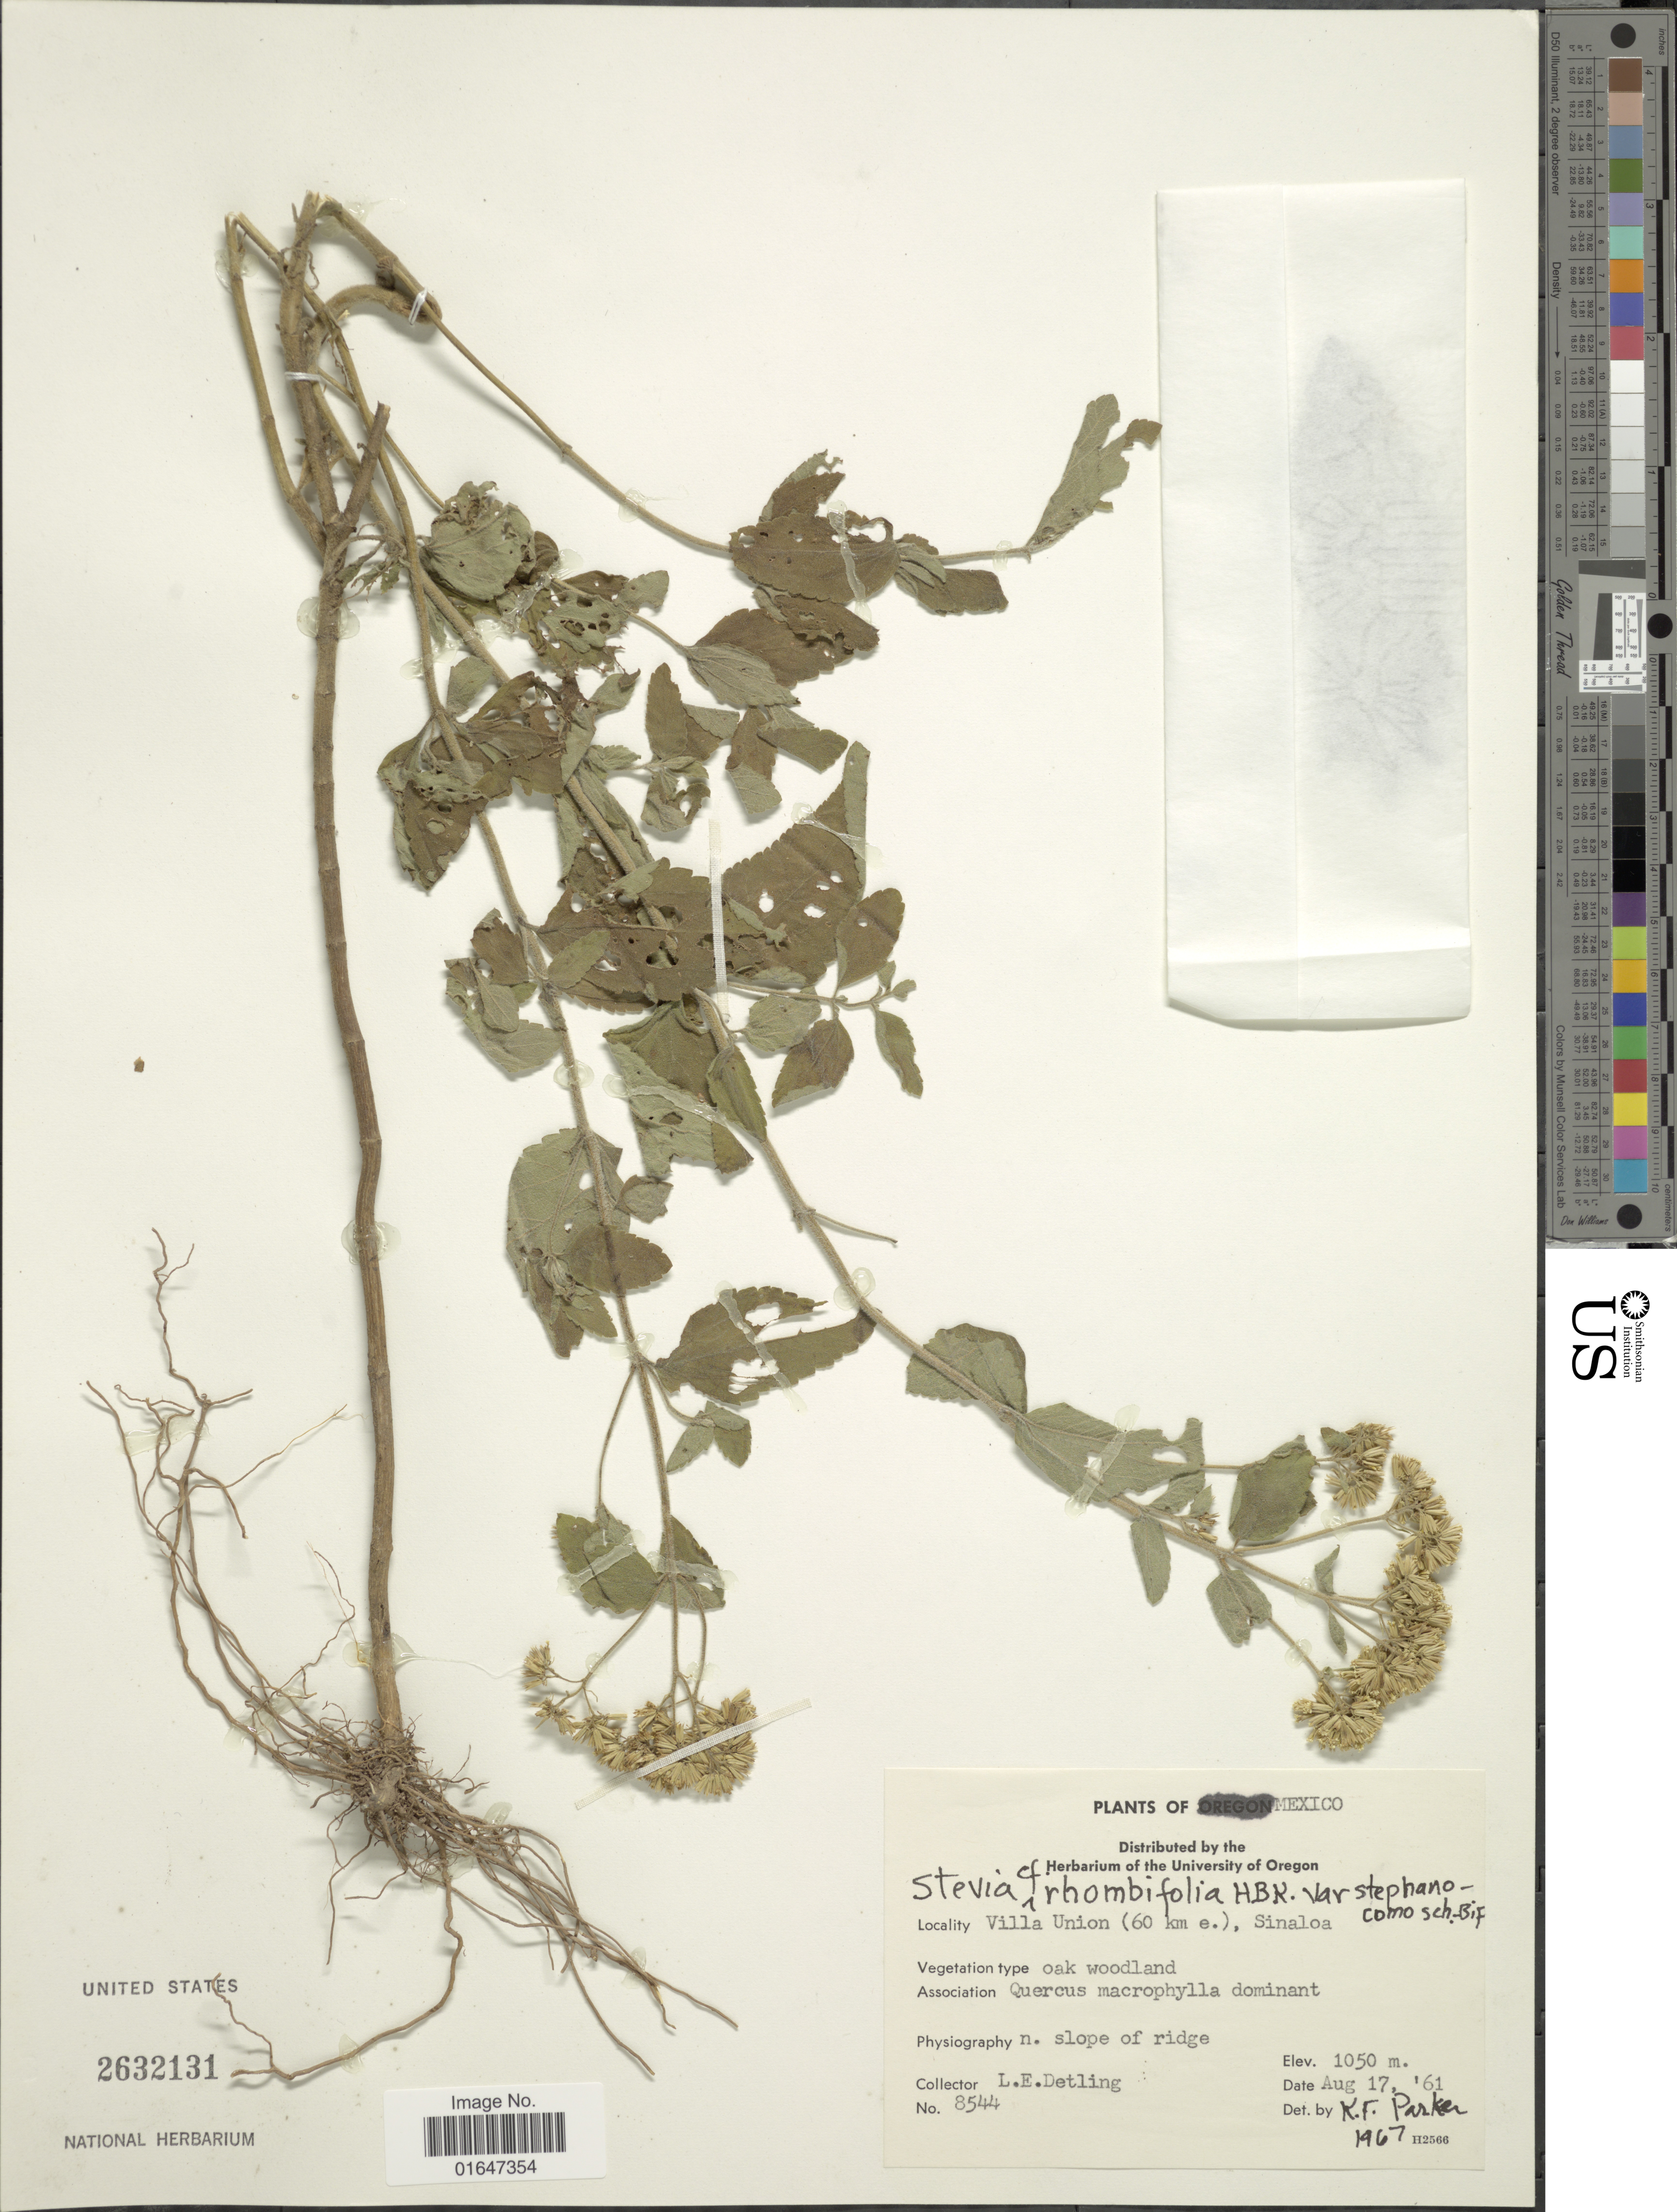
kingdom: Plantae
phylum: Tracheophyta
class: Magnoliopsida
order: Asterales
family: Asteraceae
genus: Stevia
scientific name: Stevia suaveolens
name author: Lag.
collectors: L. E. Detling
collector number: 8544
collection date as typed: Transcribed d/m/y: 17/8/61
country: Mexico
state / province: Sinaloa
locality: Villa Union (60 km e)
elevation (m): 1050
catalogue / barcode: US 2632131